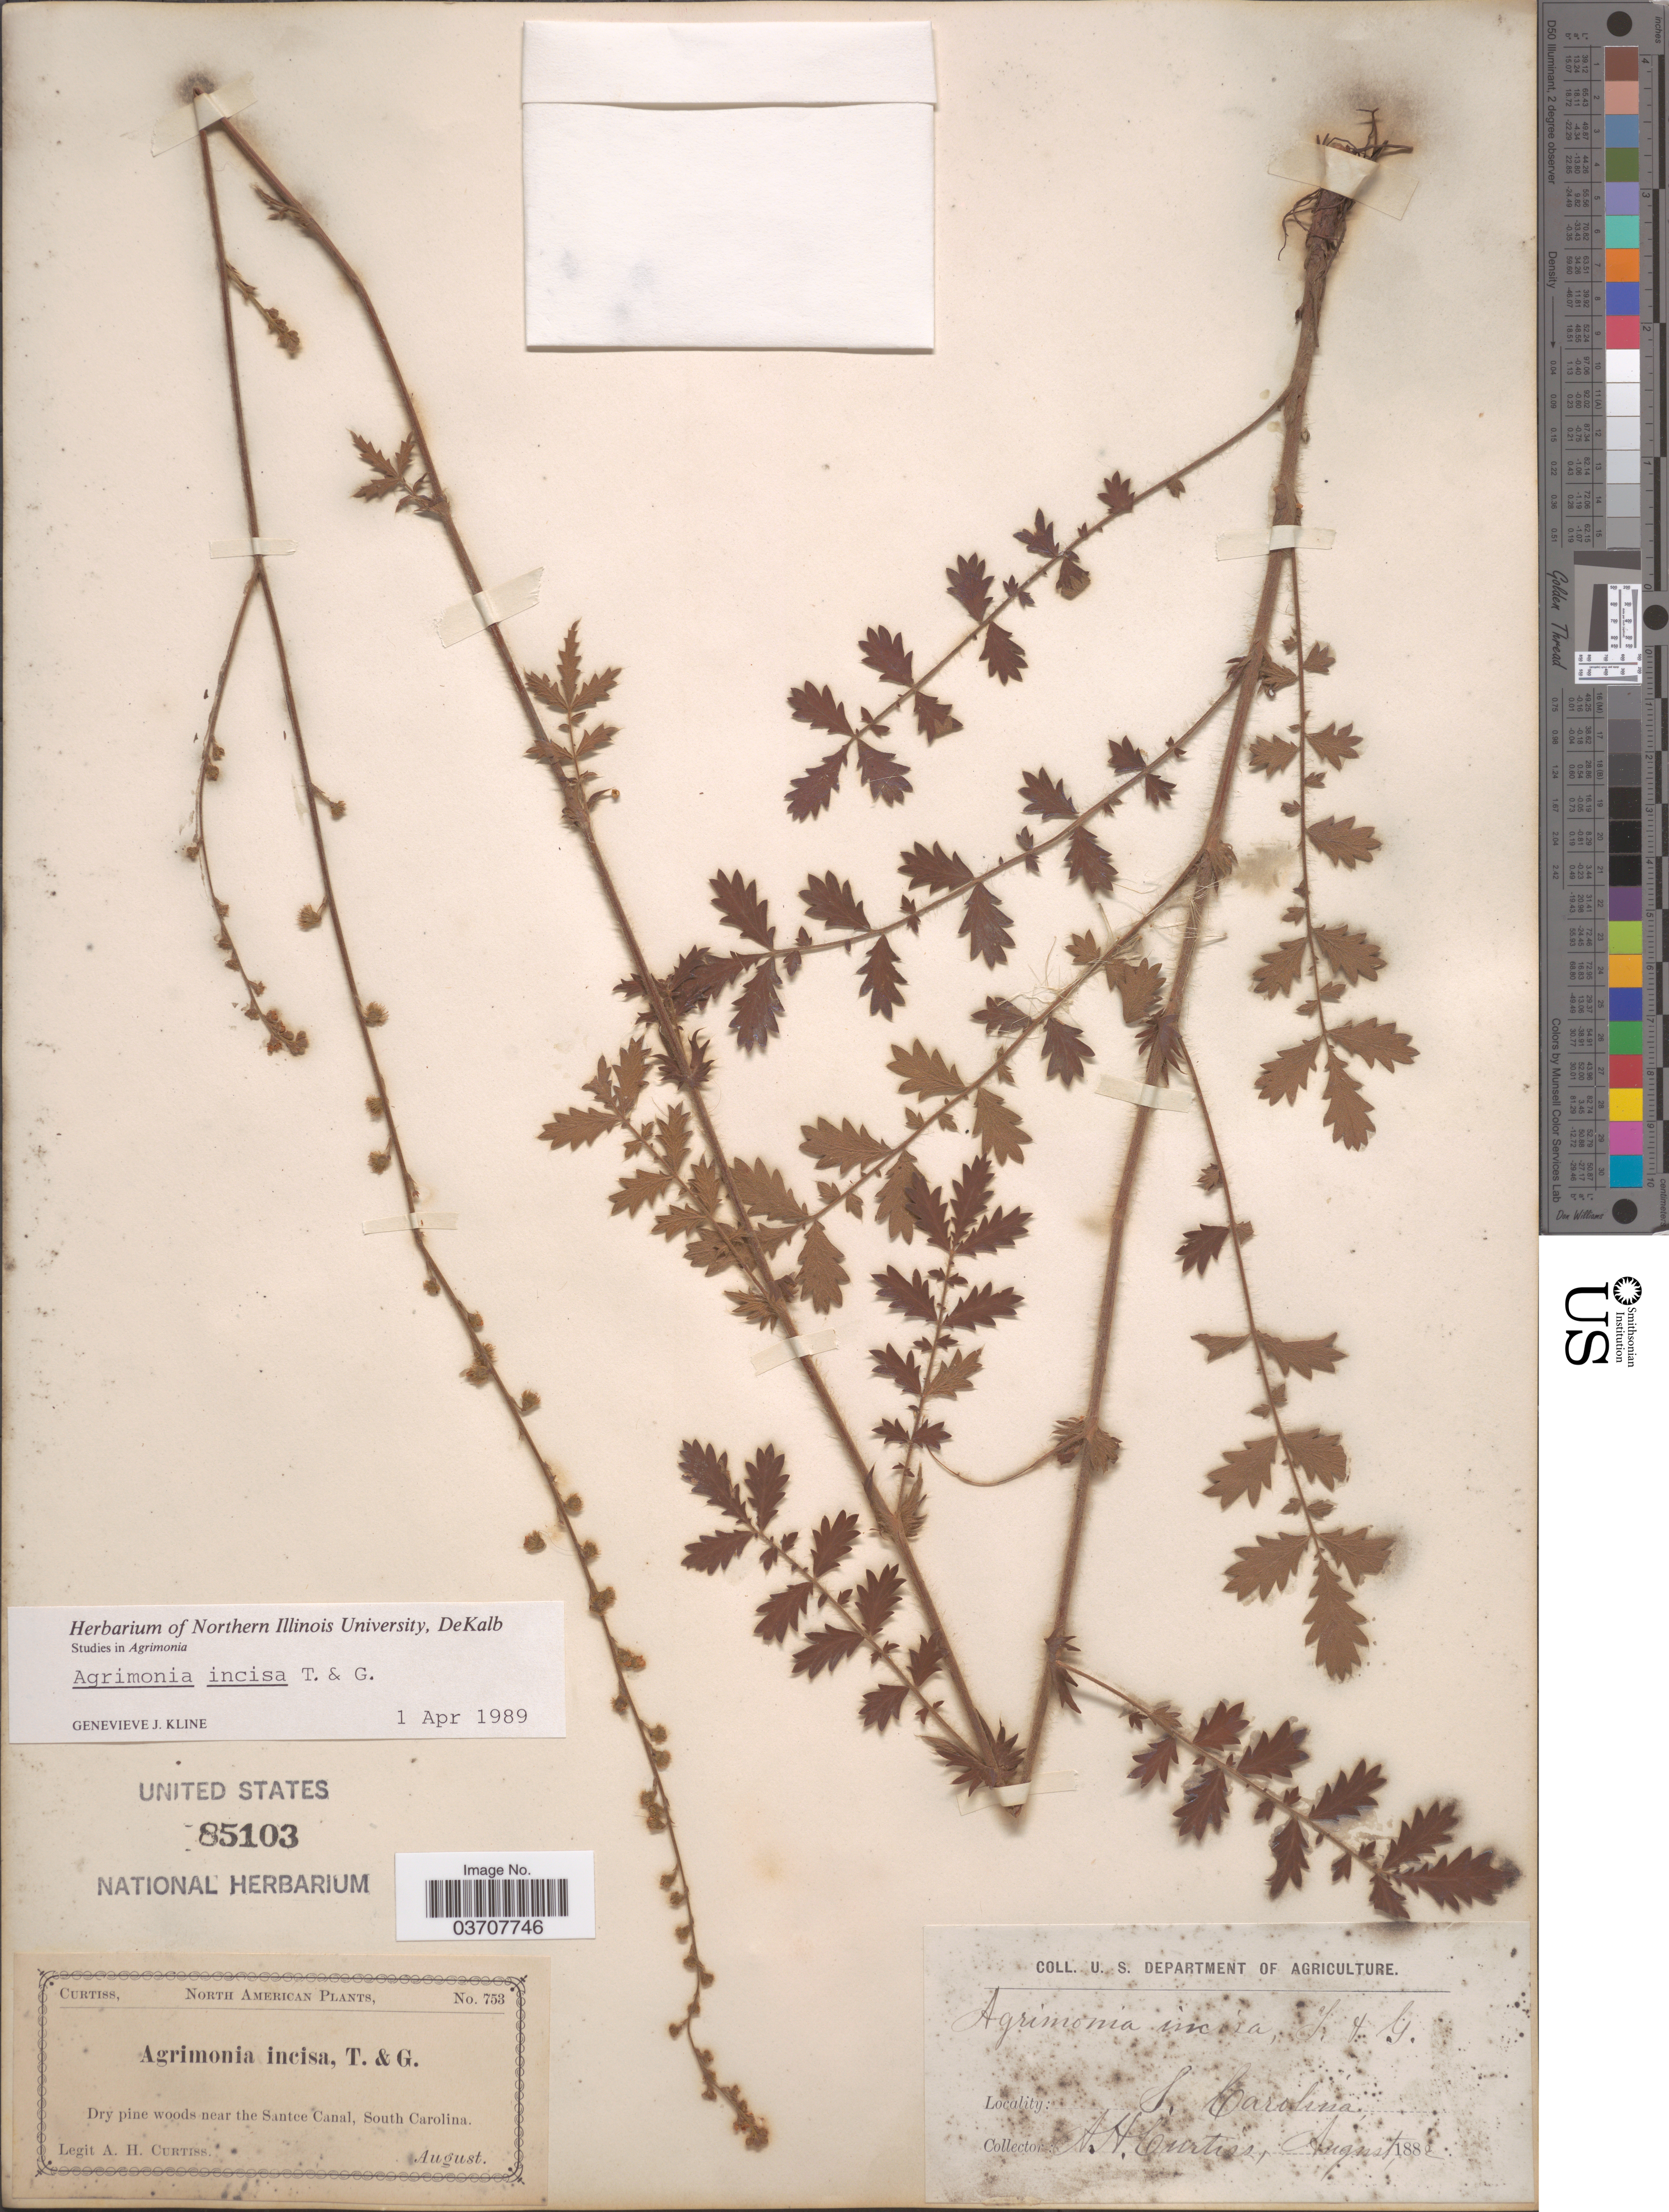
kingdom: Plantae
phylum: Tracheophyta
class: Magnoliopsida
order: Rosales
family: Rosaceae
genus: Agrimonia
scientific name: Agrimonia incisa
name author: Torr. & A. Gray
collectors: A. H. Curtiss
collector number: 753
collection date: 1882-08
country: United States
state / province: South Carolina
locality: Near the Santee Canal.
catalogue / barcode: US 85103